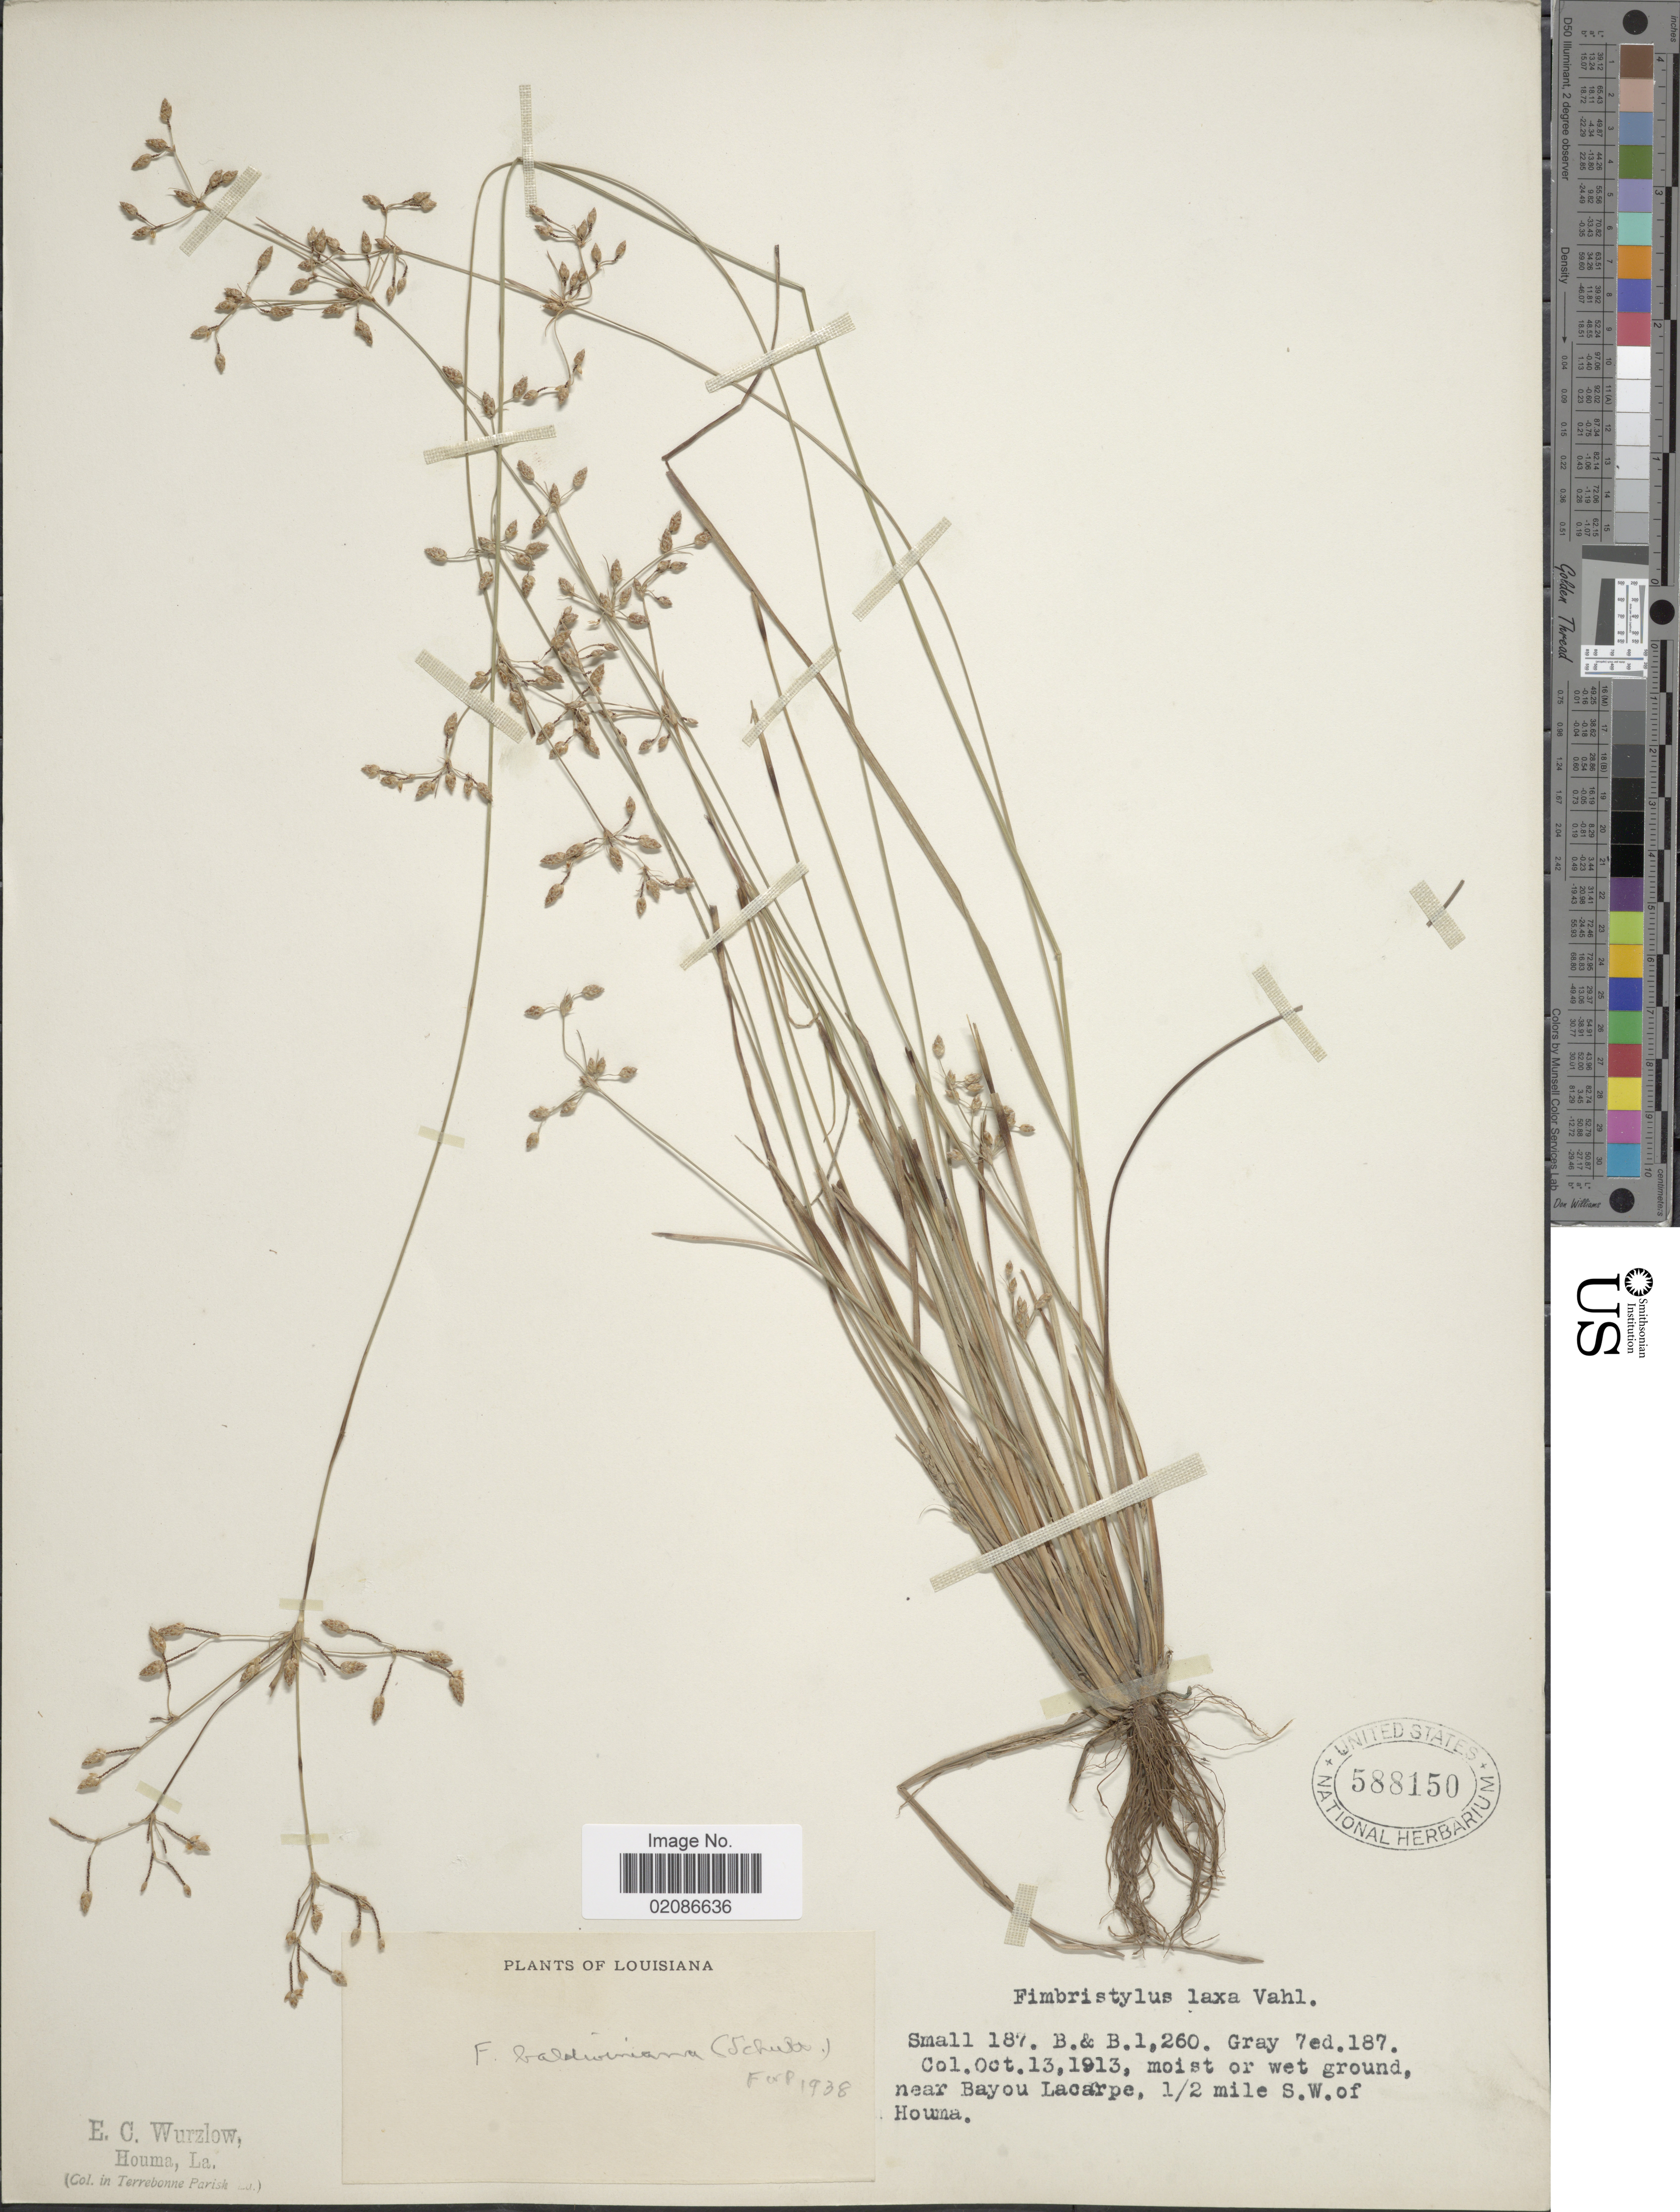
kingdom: Plantae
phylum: Tracheophyta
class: Liliopsida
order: Poales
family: Cyperaceae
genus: Fimbristylis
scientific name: Fimbristylis dichotoma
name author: (L.) Vahl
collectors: E. Wurzlow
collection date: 1913-10-13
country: United States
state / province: Louisiana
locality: Moist or wet ground, near Bayou Lacarpe, 1/2 mile S,W. of Houma.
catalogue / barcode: US 588150